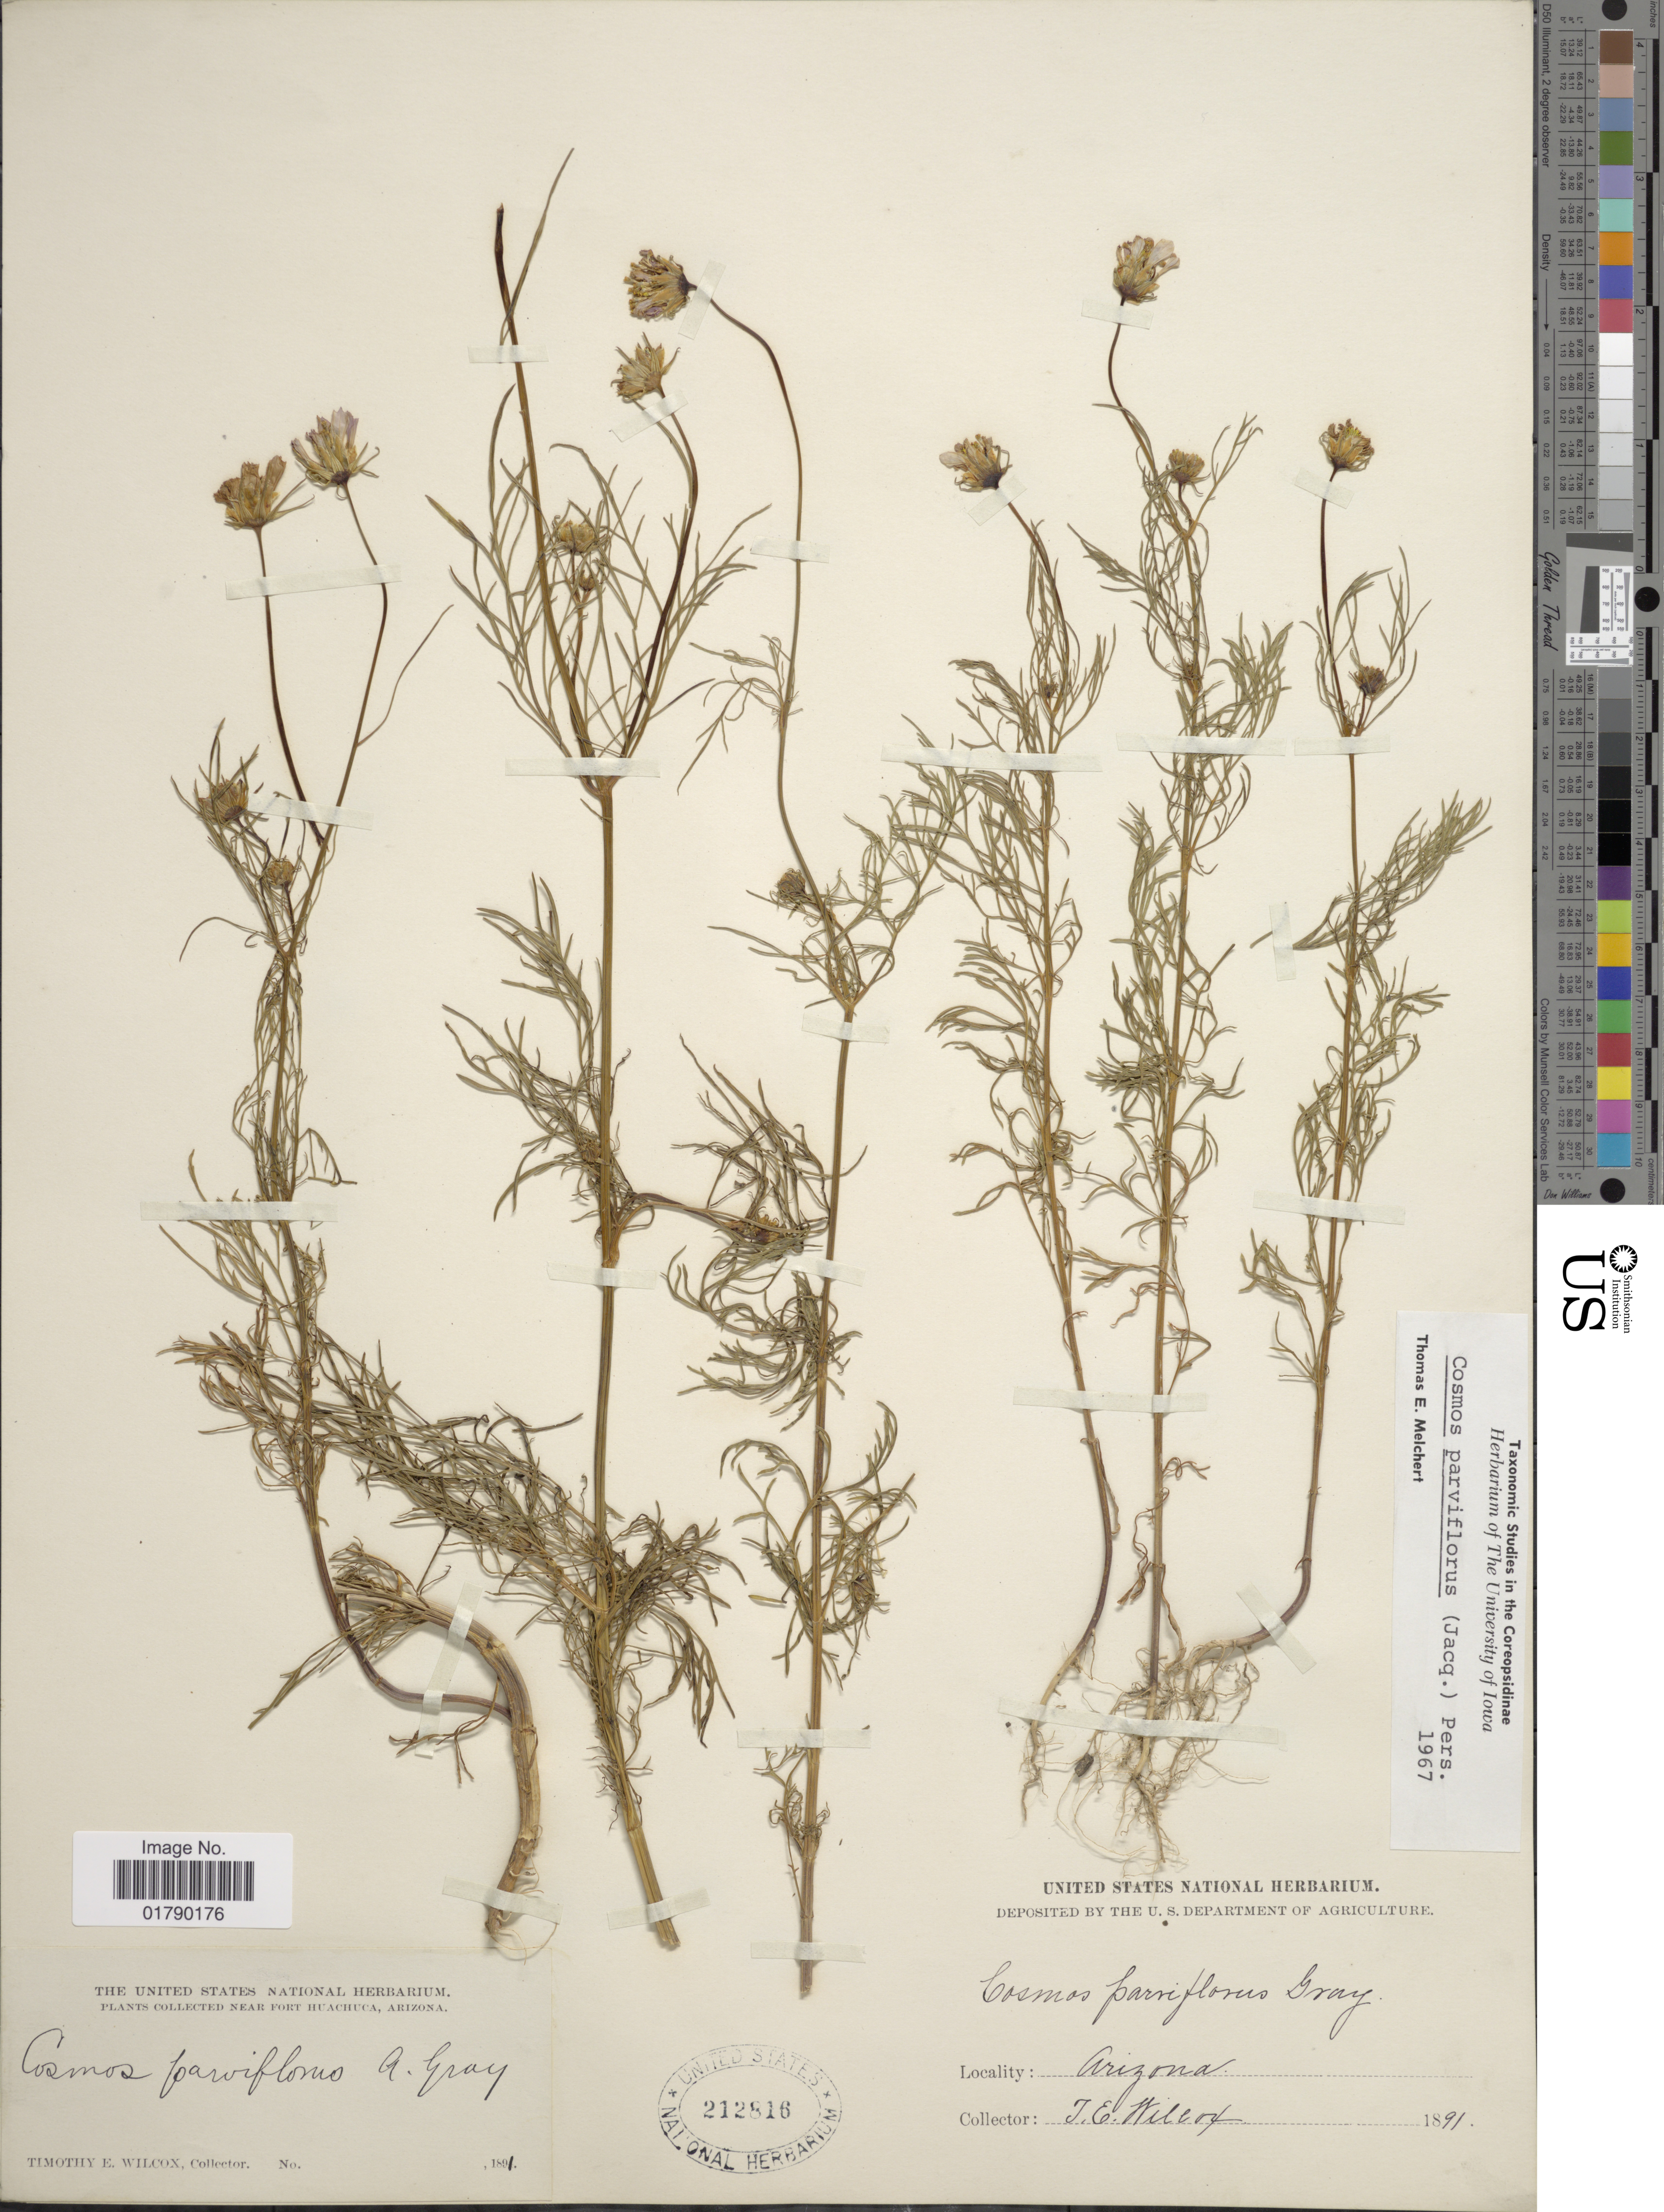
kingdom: Plantae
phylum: Tracheophyta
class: Magnoliopsida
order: Asterales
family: Asteraceae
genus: Cosmos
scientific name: Cosmos parviflorus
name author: (Jacq.) Pers.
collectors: T. E. Wilcox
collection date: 1891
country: United States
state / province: Arizona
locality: Near Fort Huachuca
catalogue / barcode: US 212816